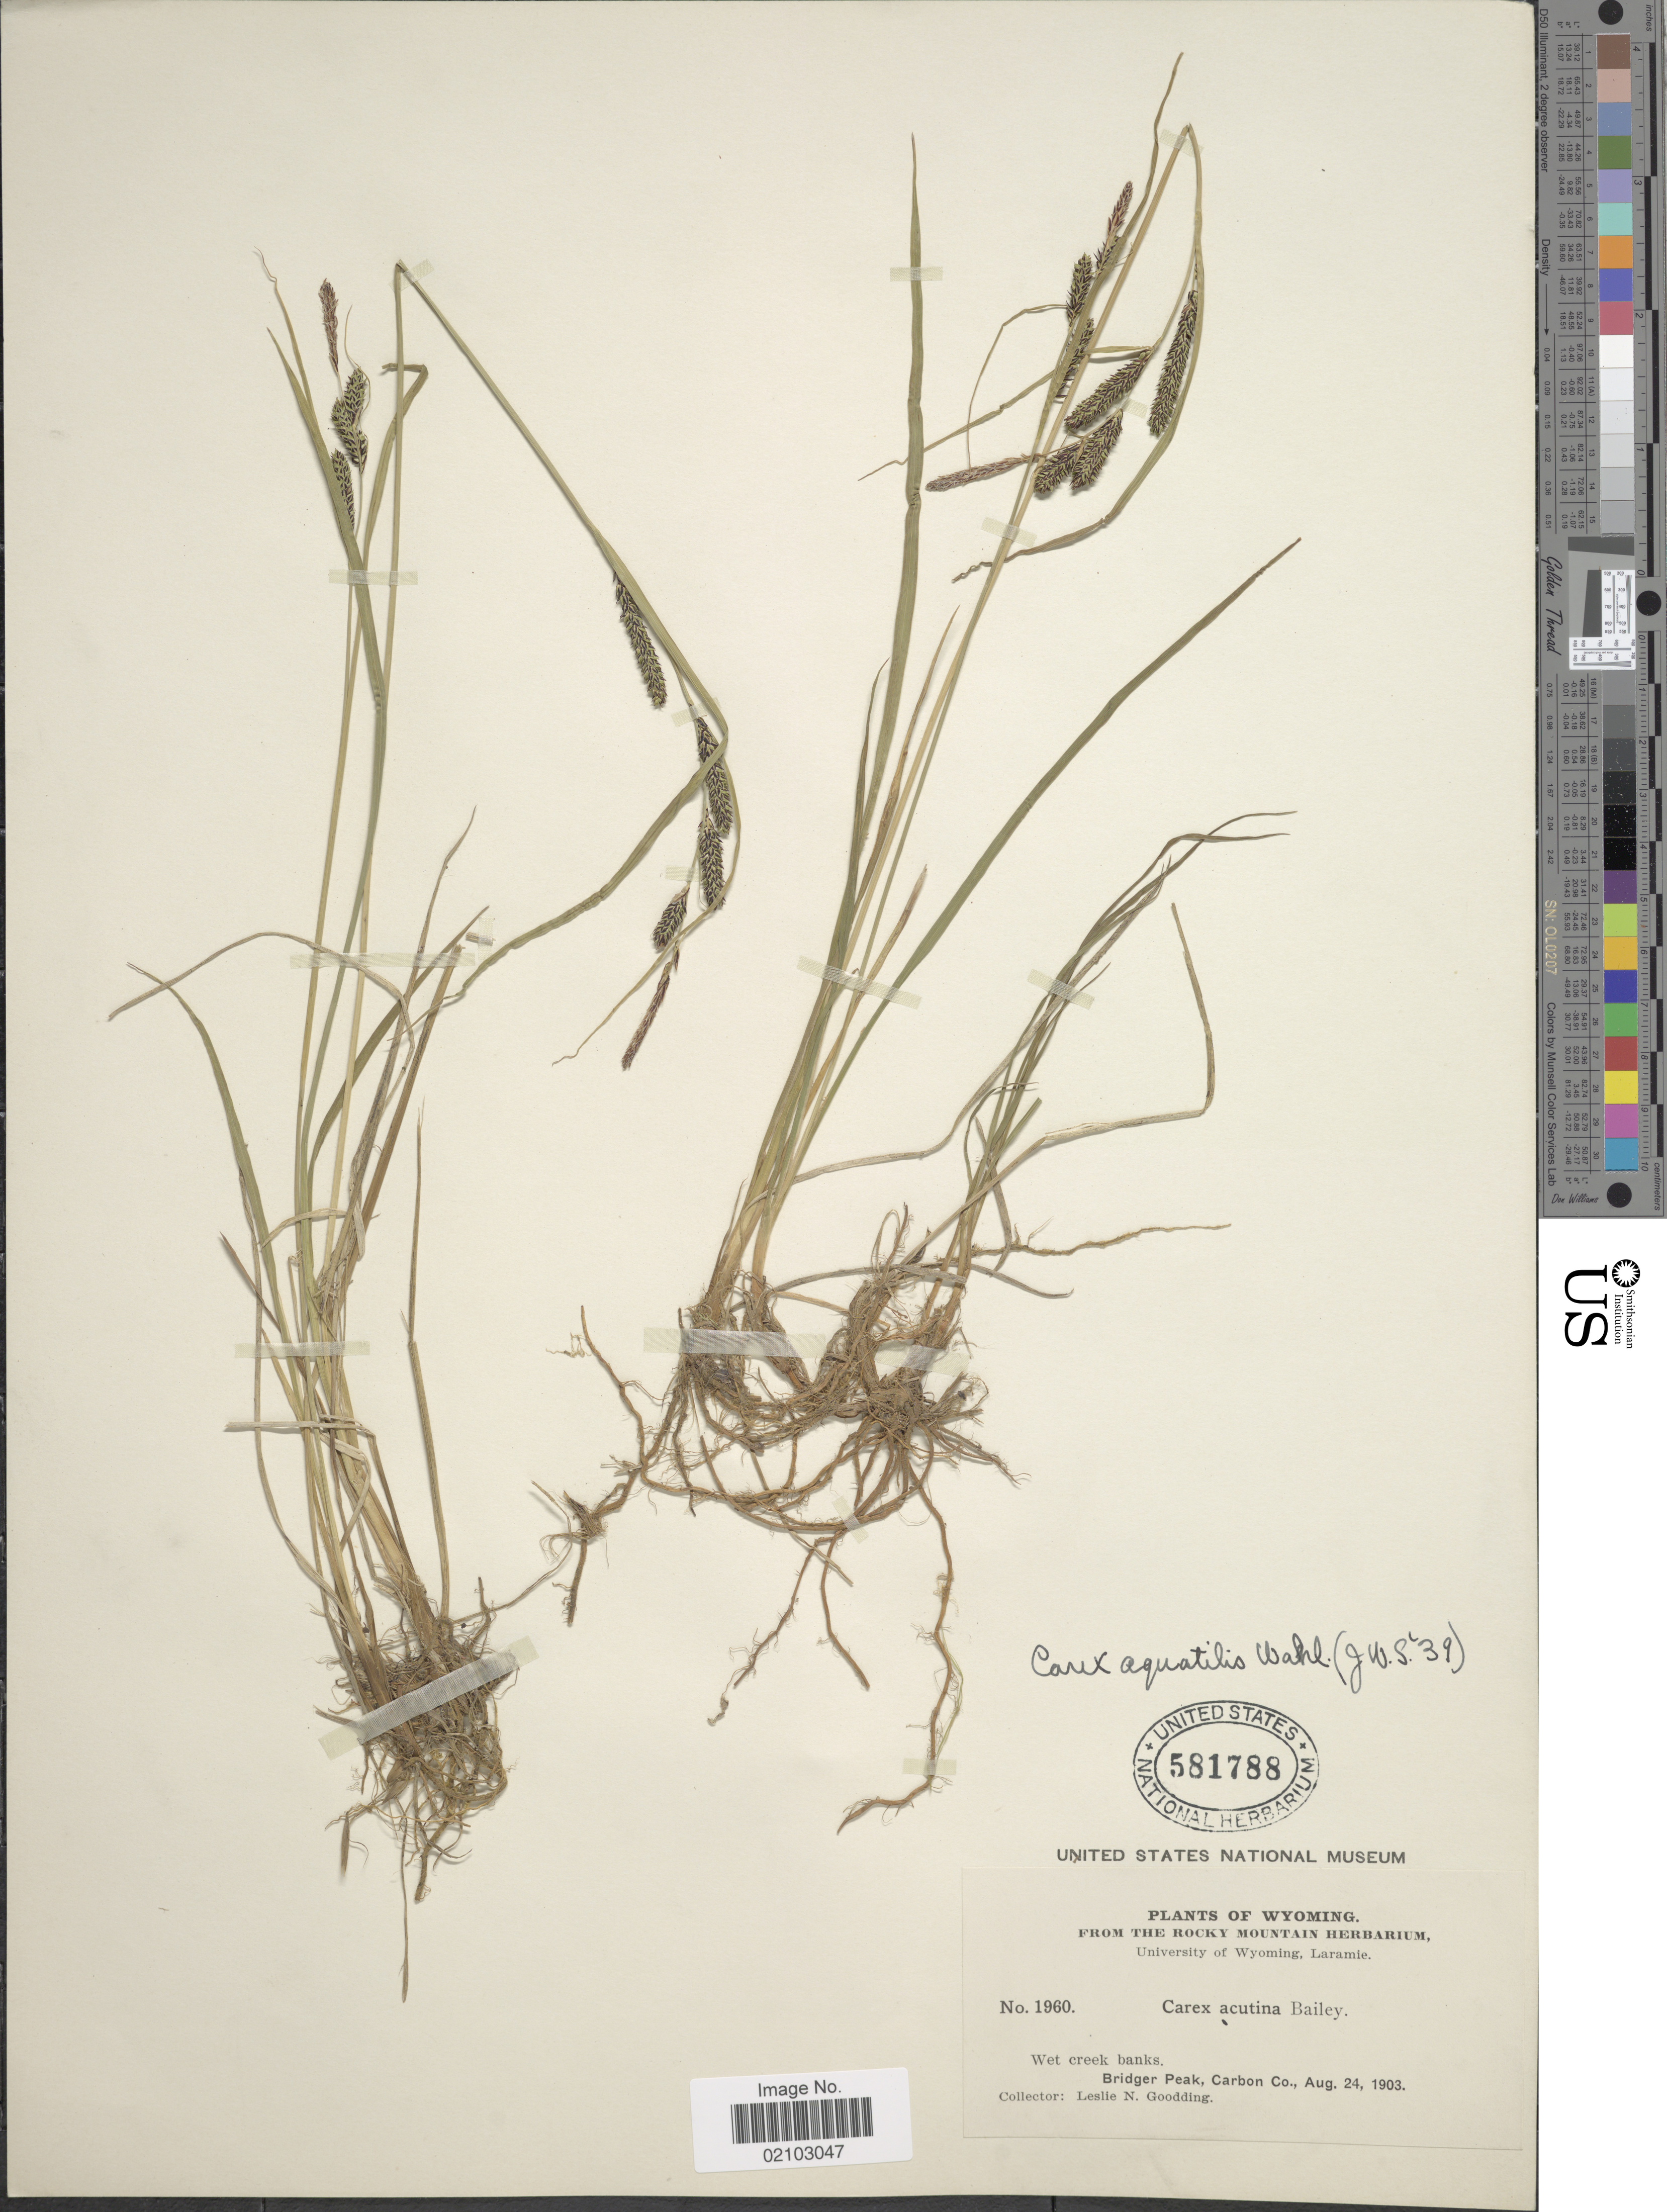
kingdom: Plantae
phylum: Tracheophyta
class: Liliopsida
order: Poales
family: Cyperaceae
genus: Carex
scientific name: Carex aquatilis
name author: Wahlenb.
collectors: L. N. Goodding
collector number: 1960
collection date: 1903-08-24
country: United States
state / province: Wyoming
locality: Bridger Peak, Carbon Co.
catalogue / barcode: US 581788